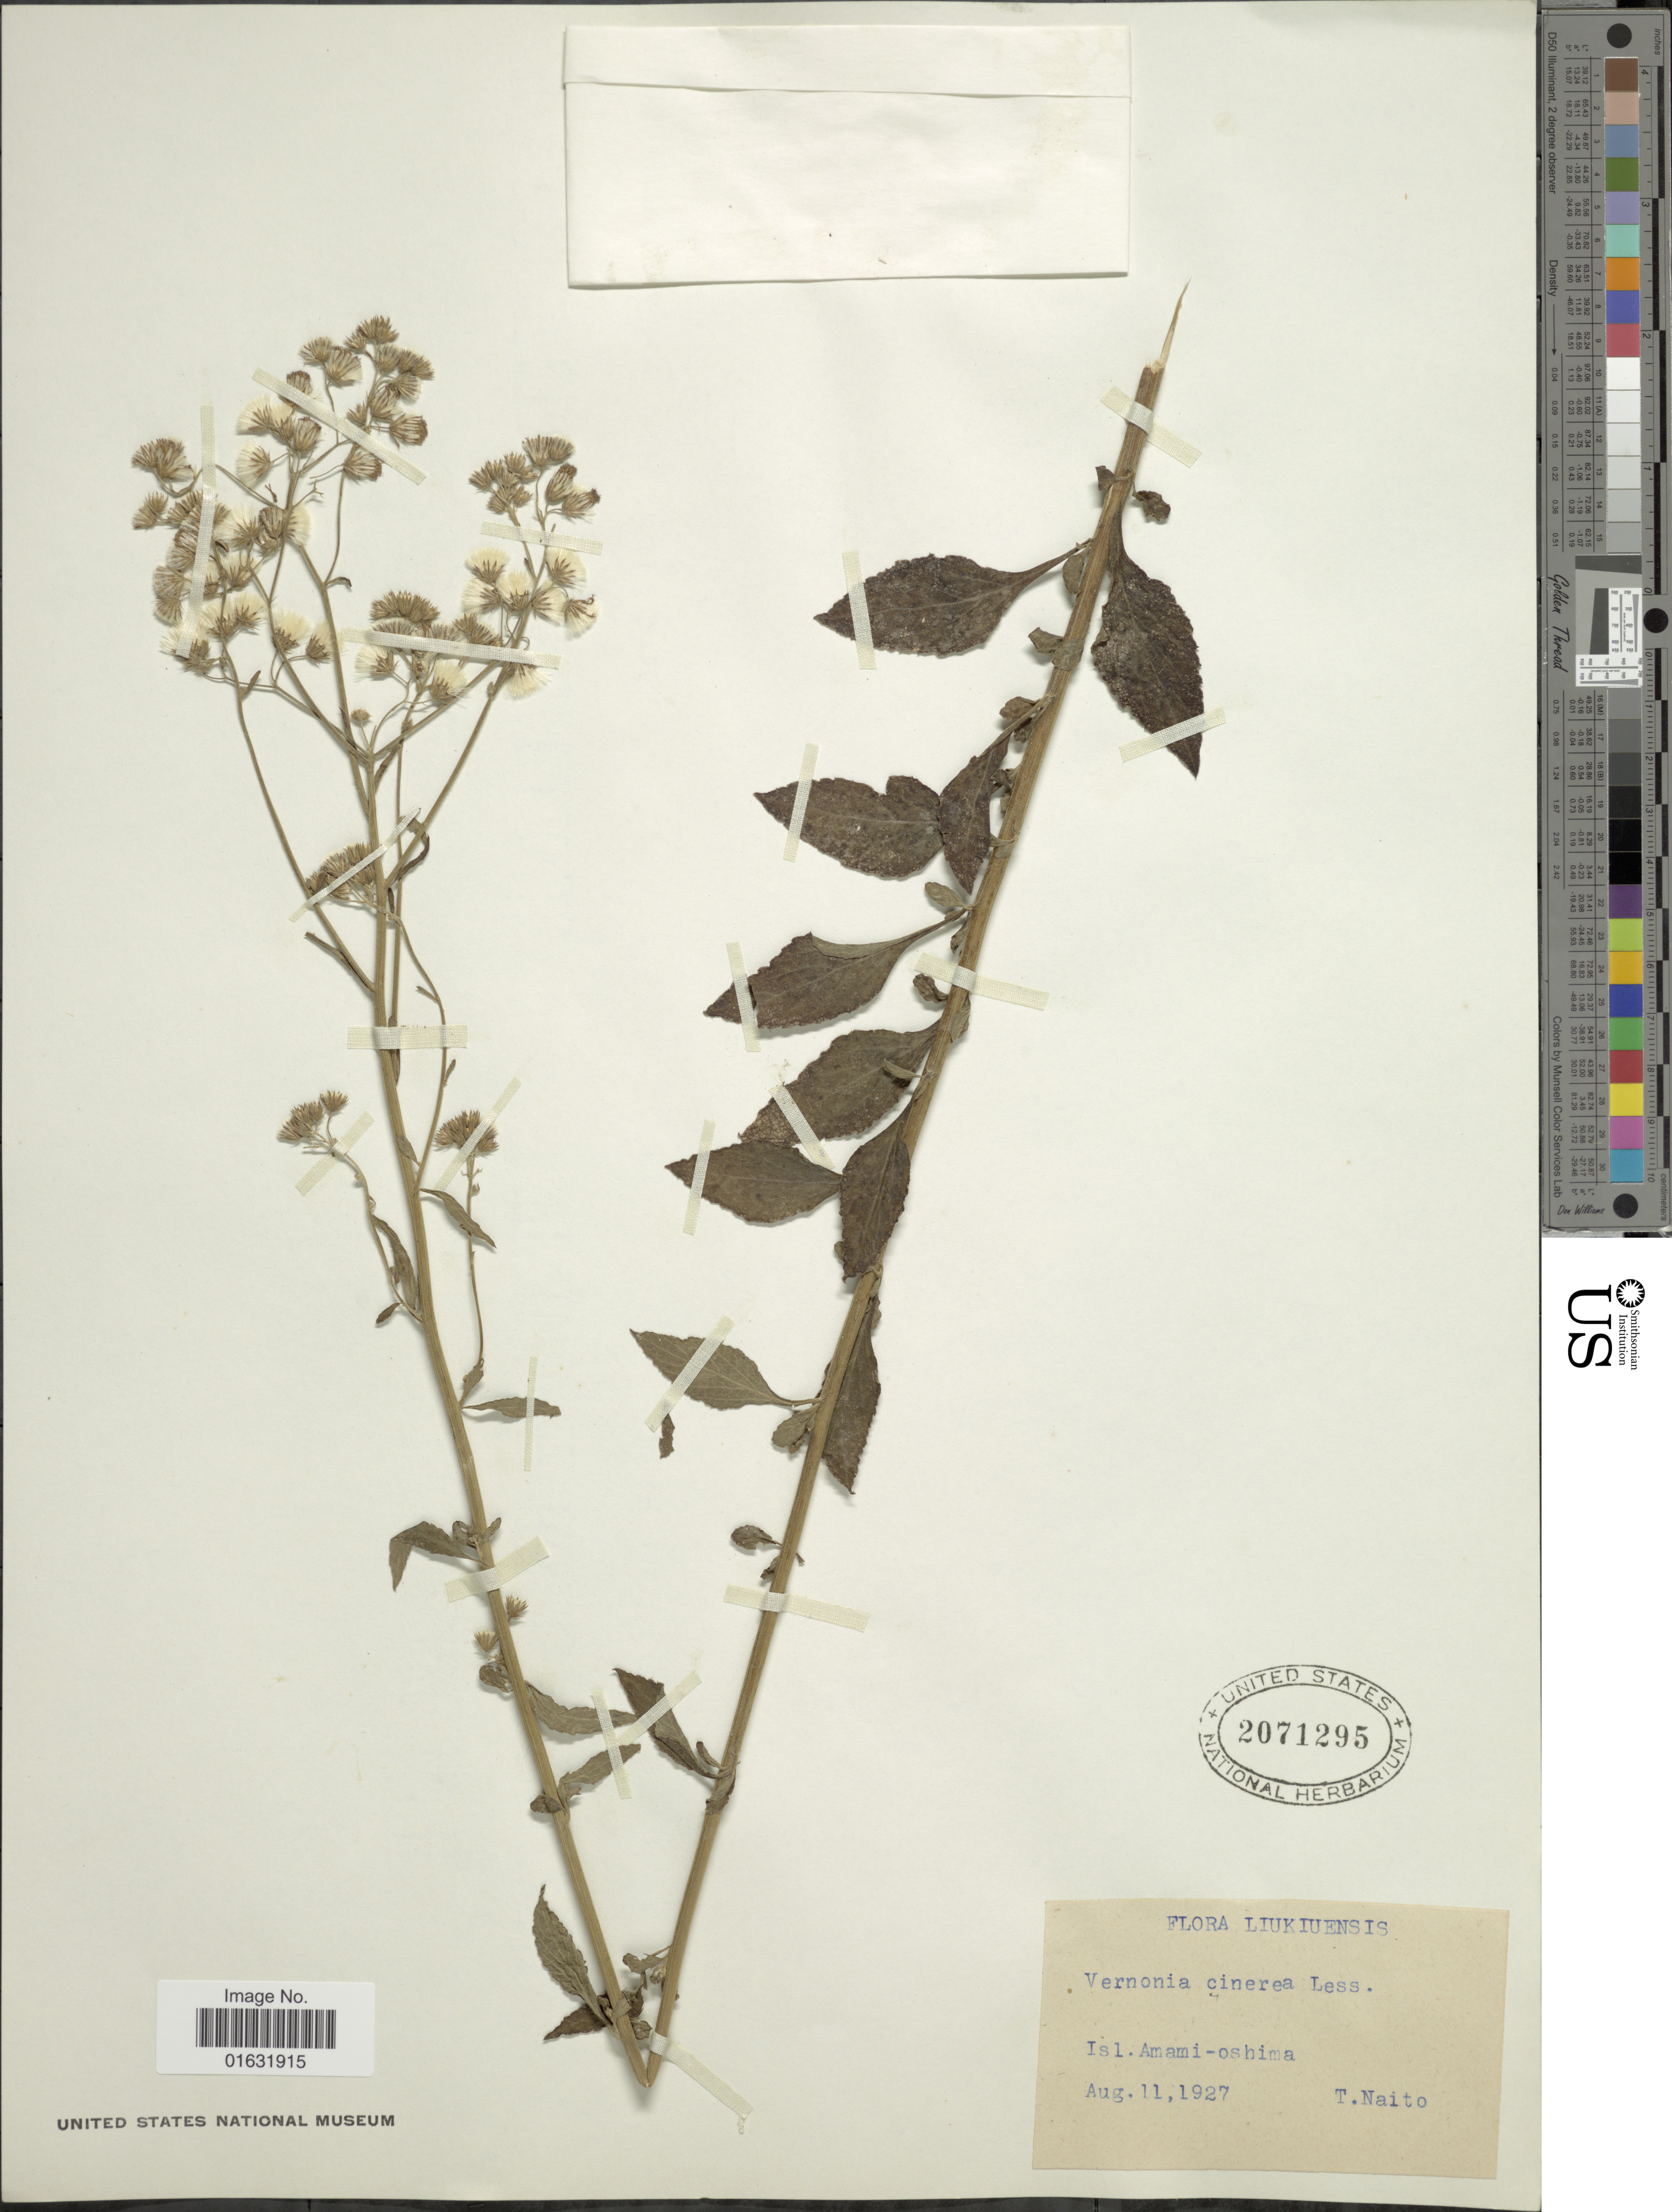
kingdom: Plantae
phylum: Tracheophyta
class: Magnoliopsida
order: Asterales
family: Asteraceae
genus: Cyanthillium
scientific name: Cyanthillium cinereum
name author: (L.) H. Rob.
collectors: T. Naito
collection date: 1927-08-11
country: Japan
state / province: Okinawa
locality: Isl. Amami-oshima, LiuKiuensis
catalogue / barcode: US 2071295